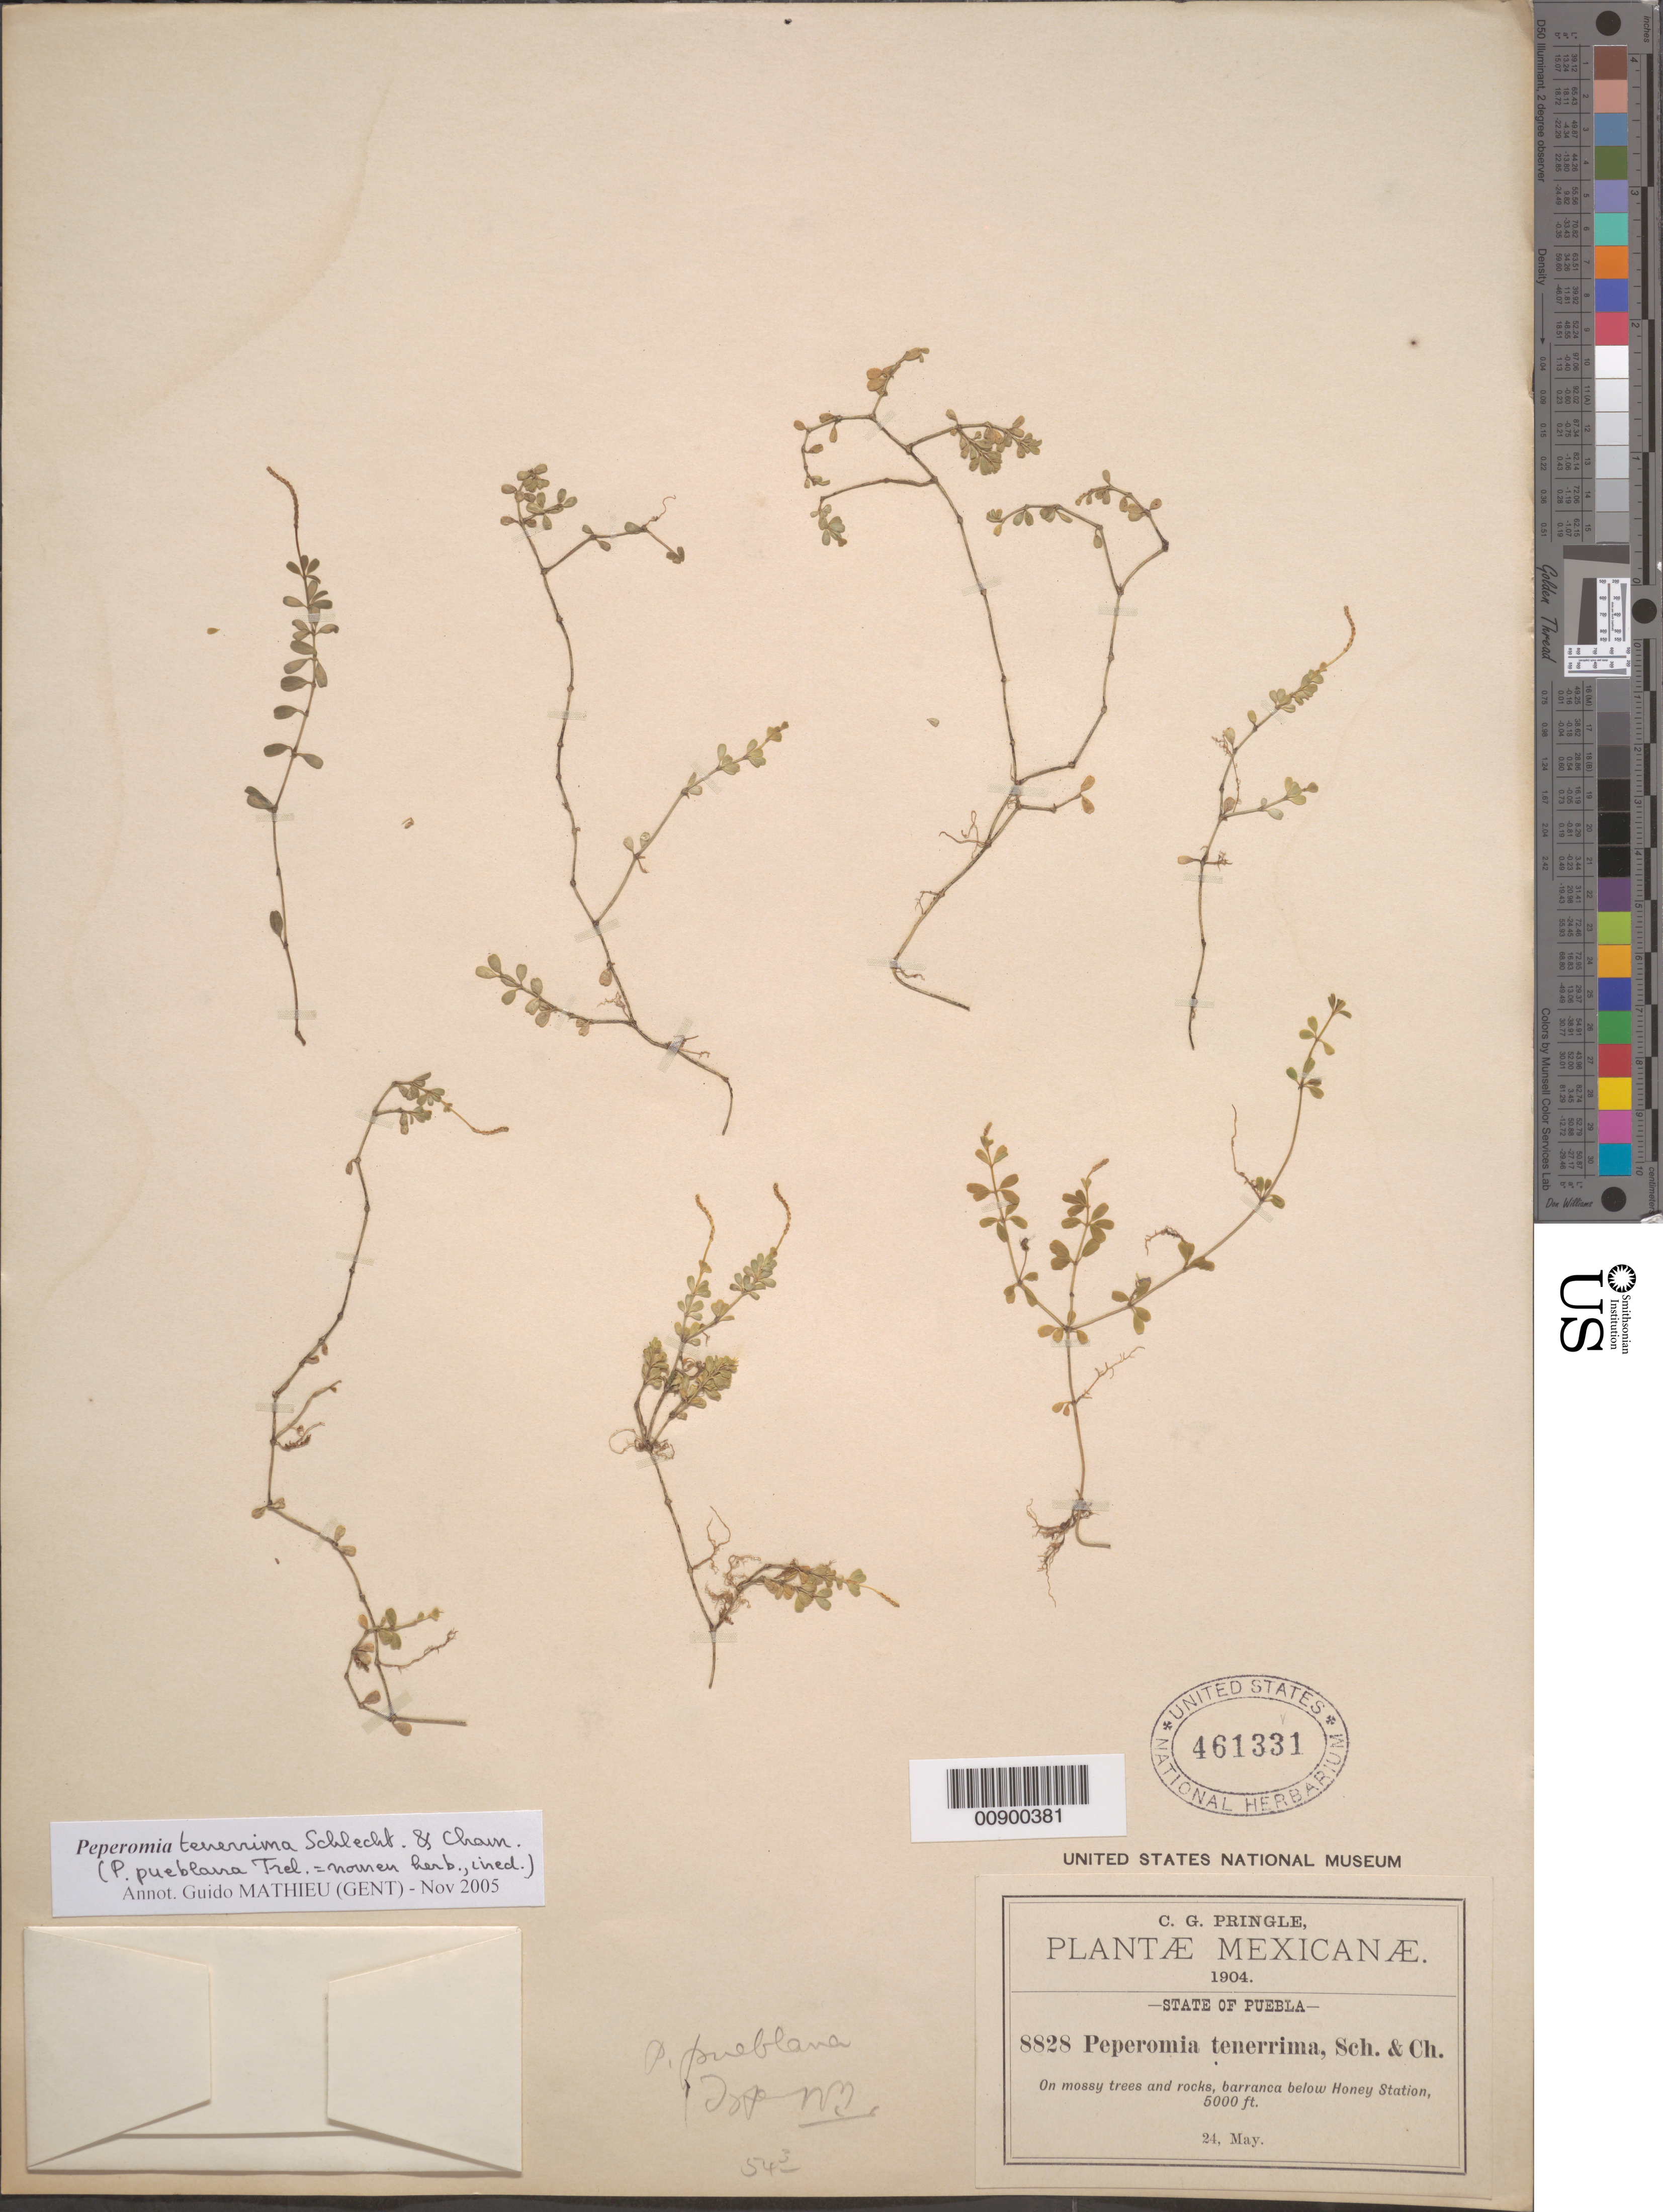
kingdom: Plantae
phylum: Tracheophyta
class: Magnoliopsida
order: Piperales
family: Piperaceae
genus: Peperomia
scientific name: Peperomia tenerrima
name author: Schltdl. & Cham.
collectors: C. G. Pringle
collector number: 8828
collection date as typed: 24 May 1904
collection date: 1904-05-24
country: Mexico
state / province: Puebla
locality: Barranca below Honey Station, Puebla.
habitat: On mossy trees and rocks, barranca.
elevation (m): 1524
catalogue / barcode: US 461331